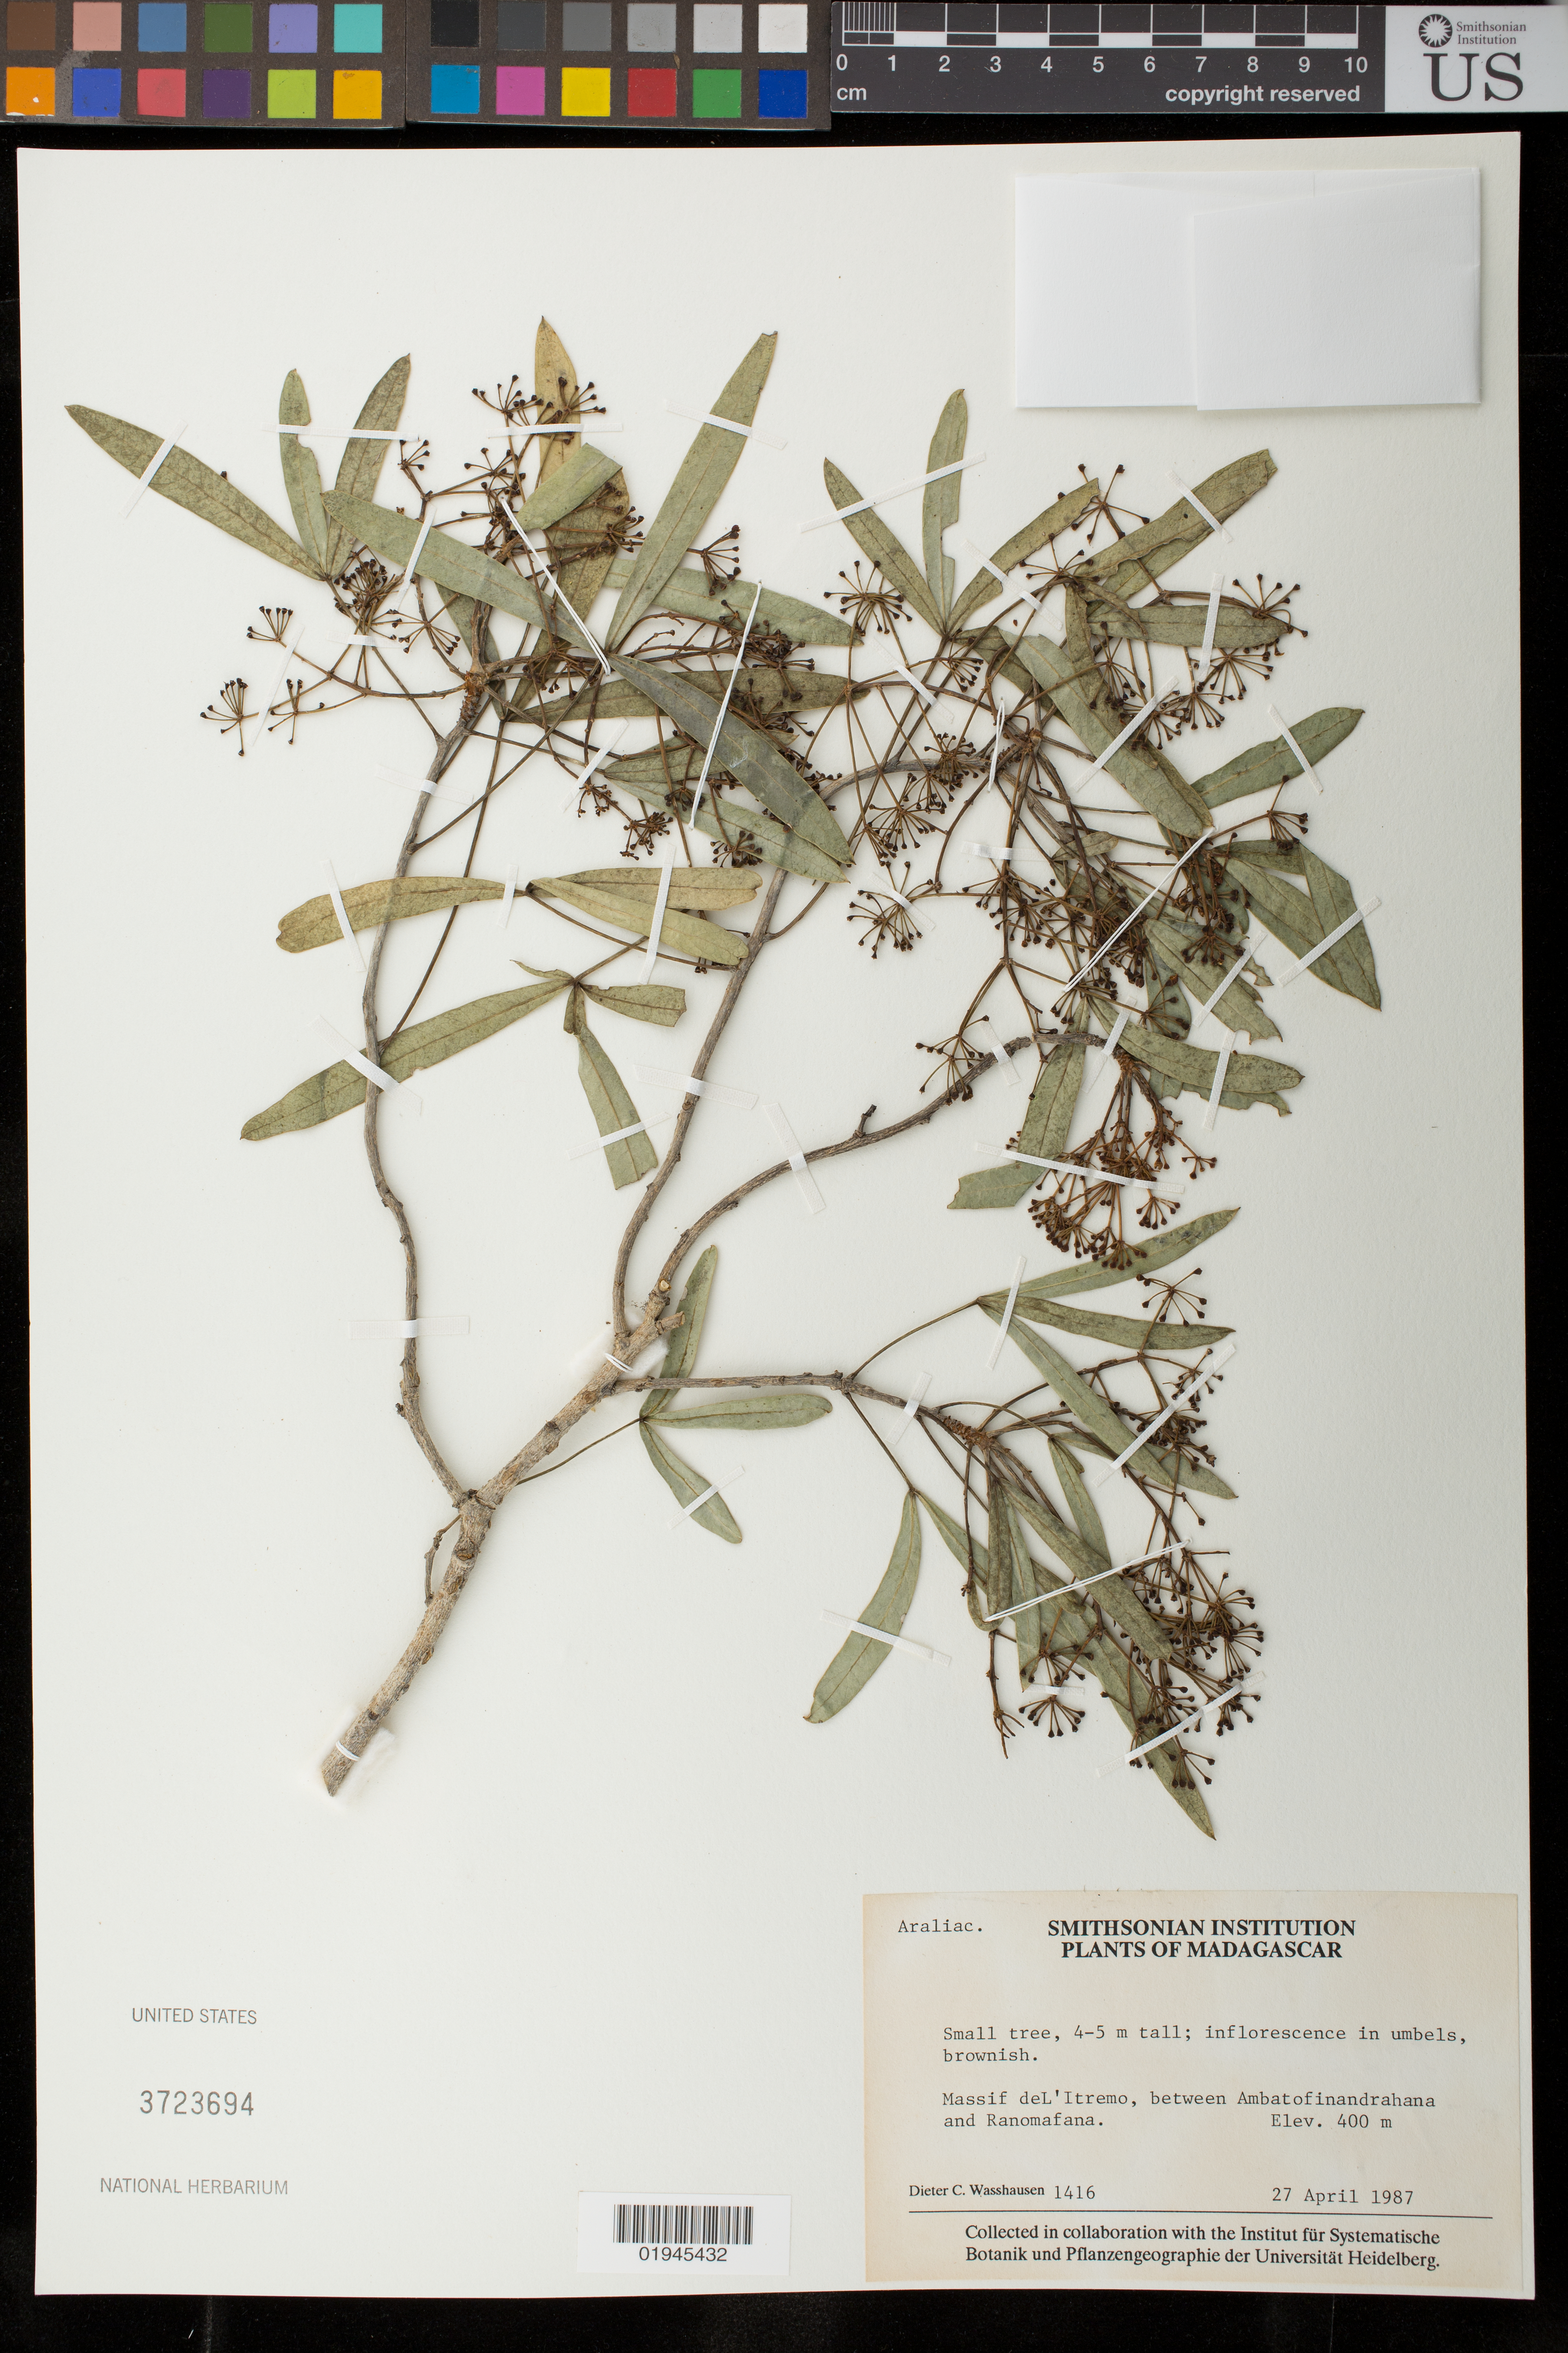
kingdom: Plantae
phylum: Tracheophyta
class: Magnoliopsida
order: Apiales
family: Araliaceae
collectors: D. C. Wasshausen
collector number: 1416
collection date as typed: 27 Apr 1987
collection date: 1987-04-27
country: Madagascar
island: Madagascar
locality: Massif de L'Itremo, between Ambatofinandrahana and Ranomafana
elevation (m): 400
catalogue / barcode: US 3723694